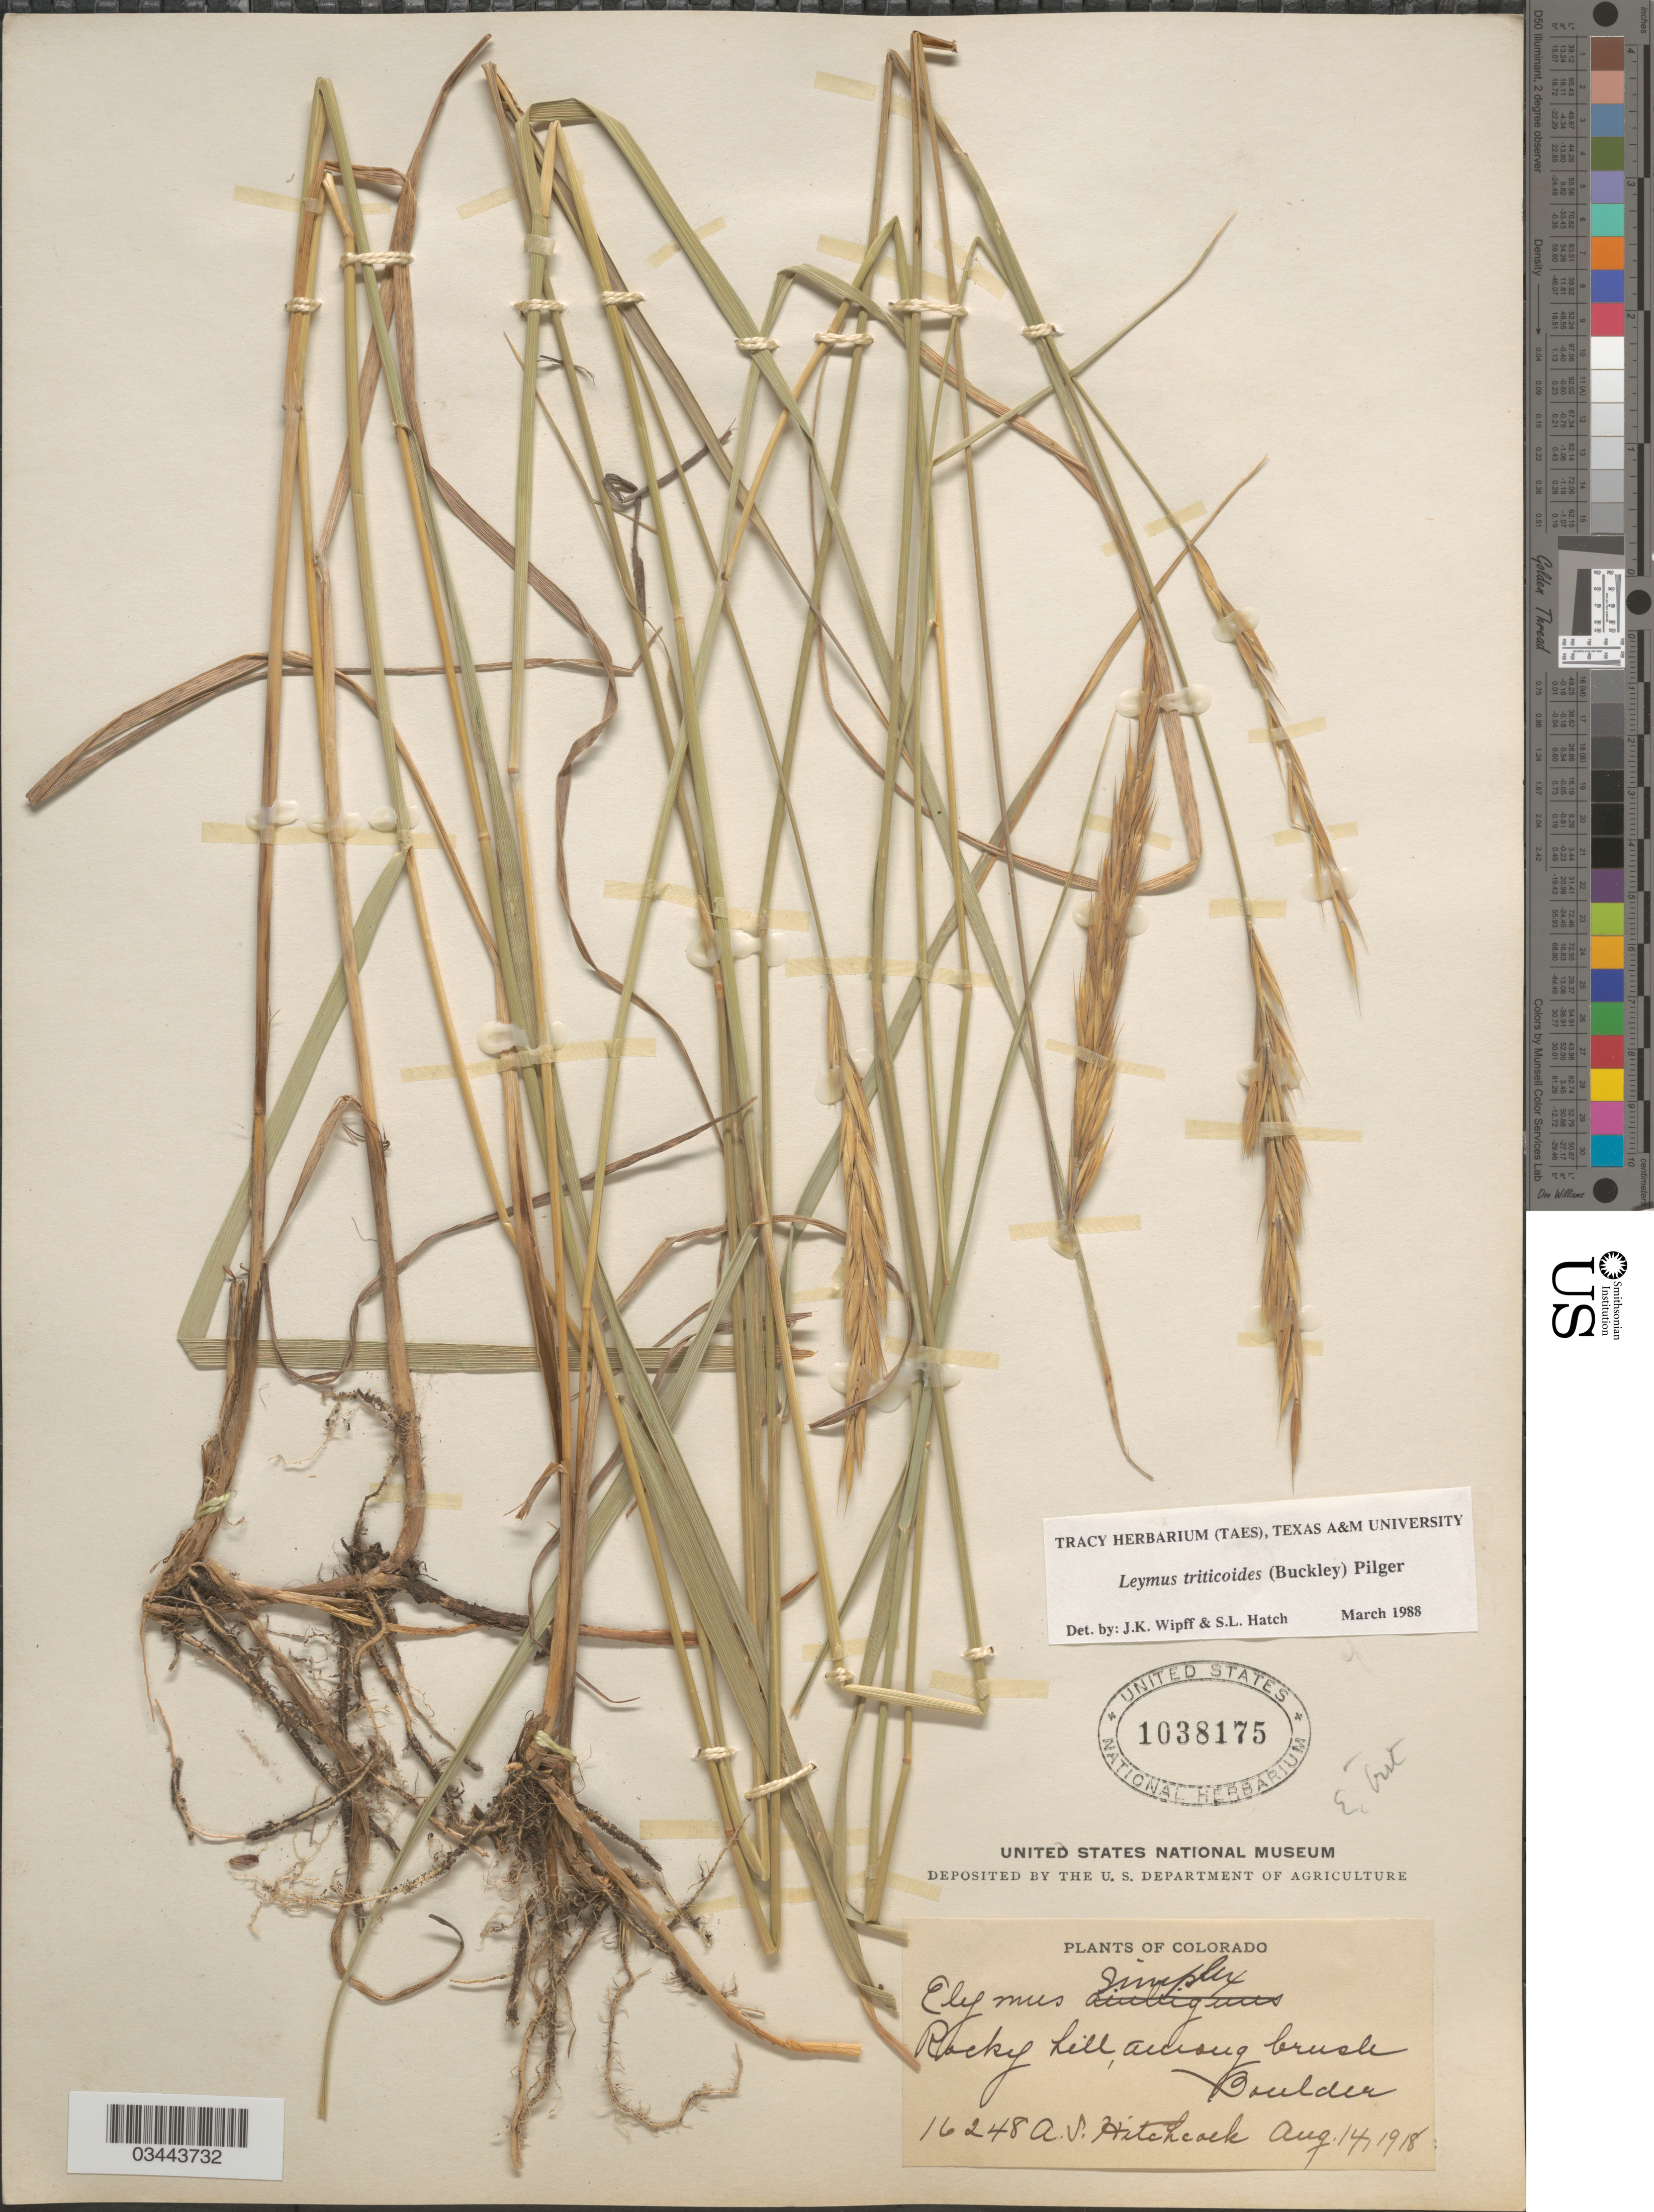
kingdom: Plantae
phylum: Tracheophyta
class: Liliopsida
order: Poales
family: Poaceae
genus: Leymus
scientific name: Leymus triticoides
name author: (Buckley) Pilg.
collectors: A. S. Hitchcock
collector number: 16248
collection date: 1918-08-14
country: United States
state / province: Colorado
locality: Rocky hill, among brush. Boulder.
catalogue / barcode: US 1038175